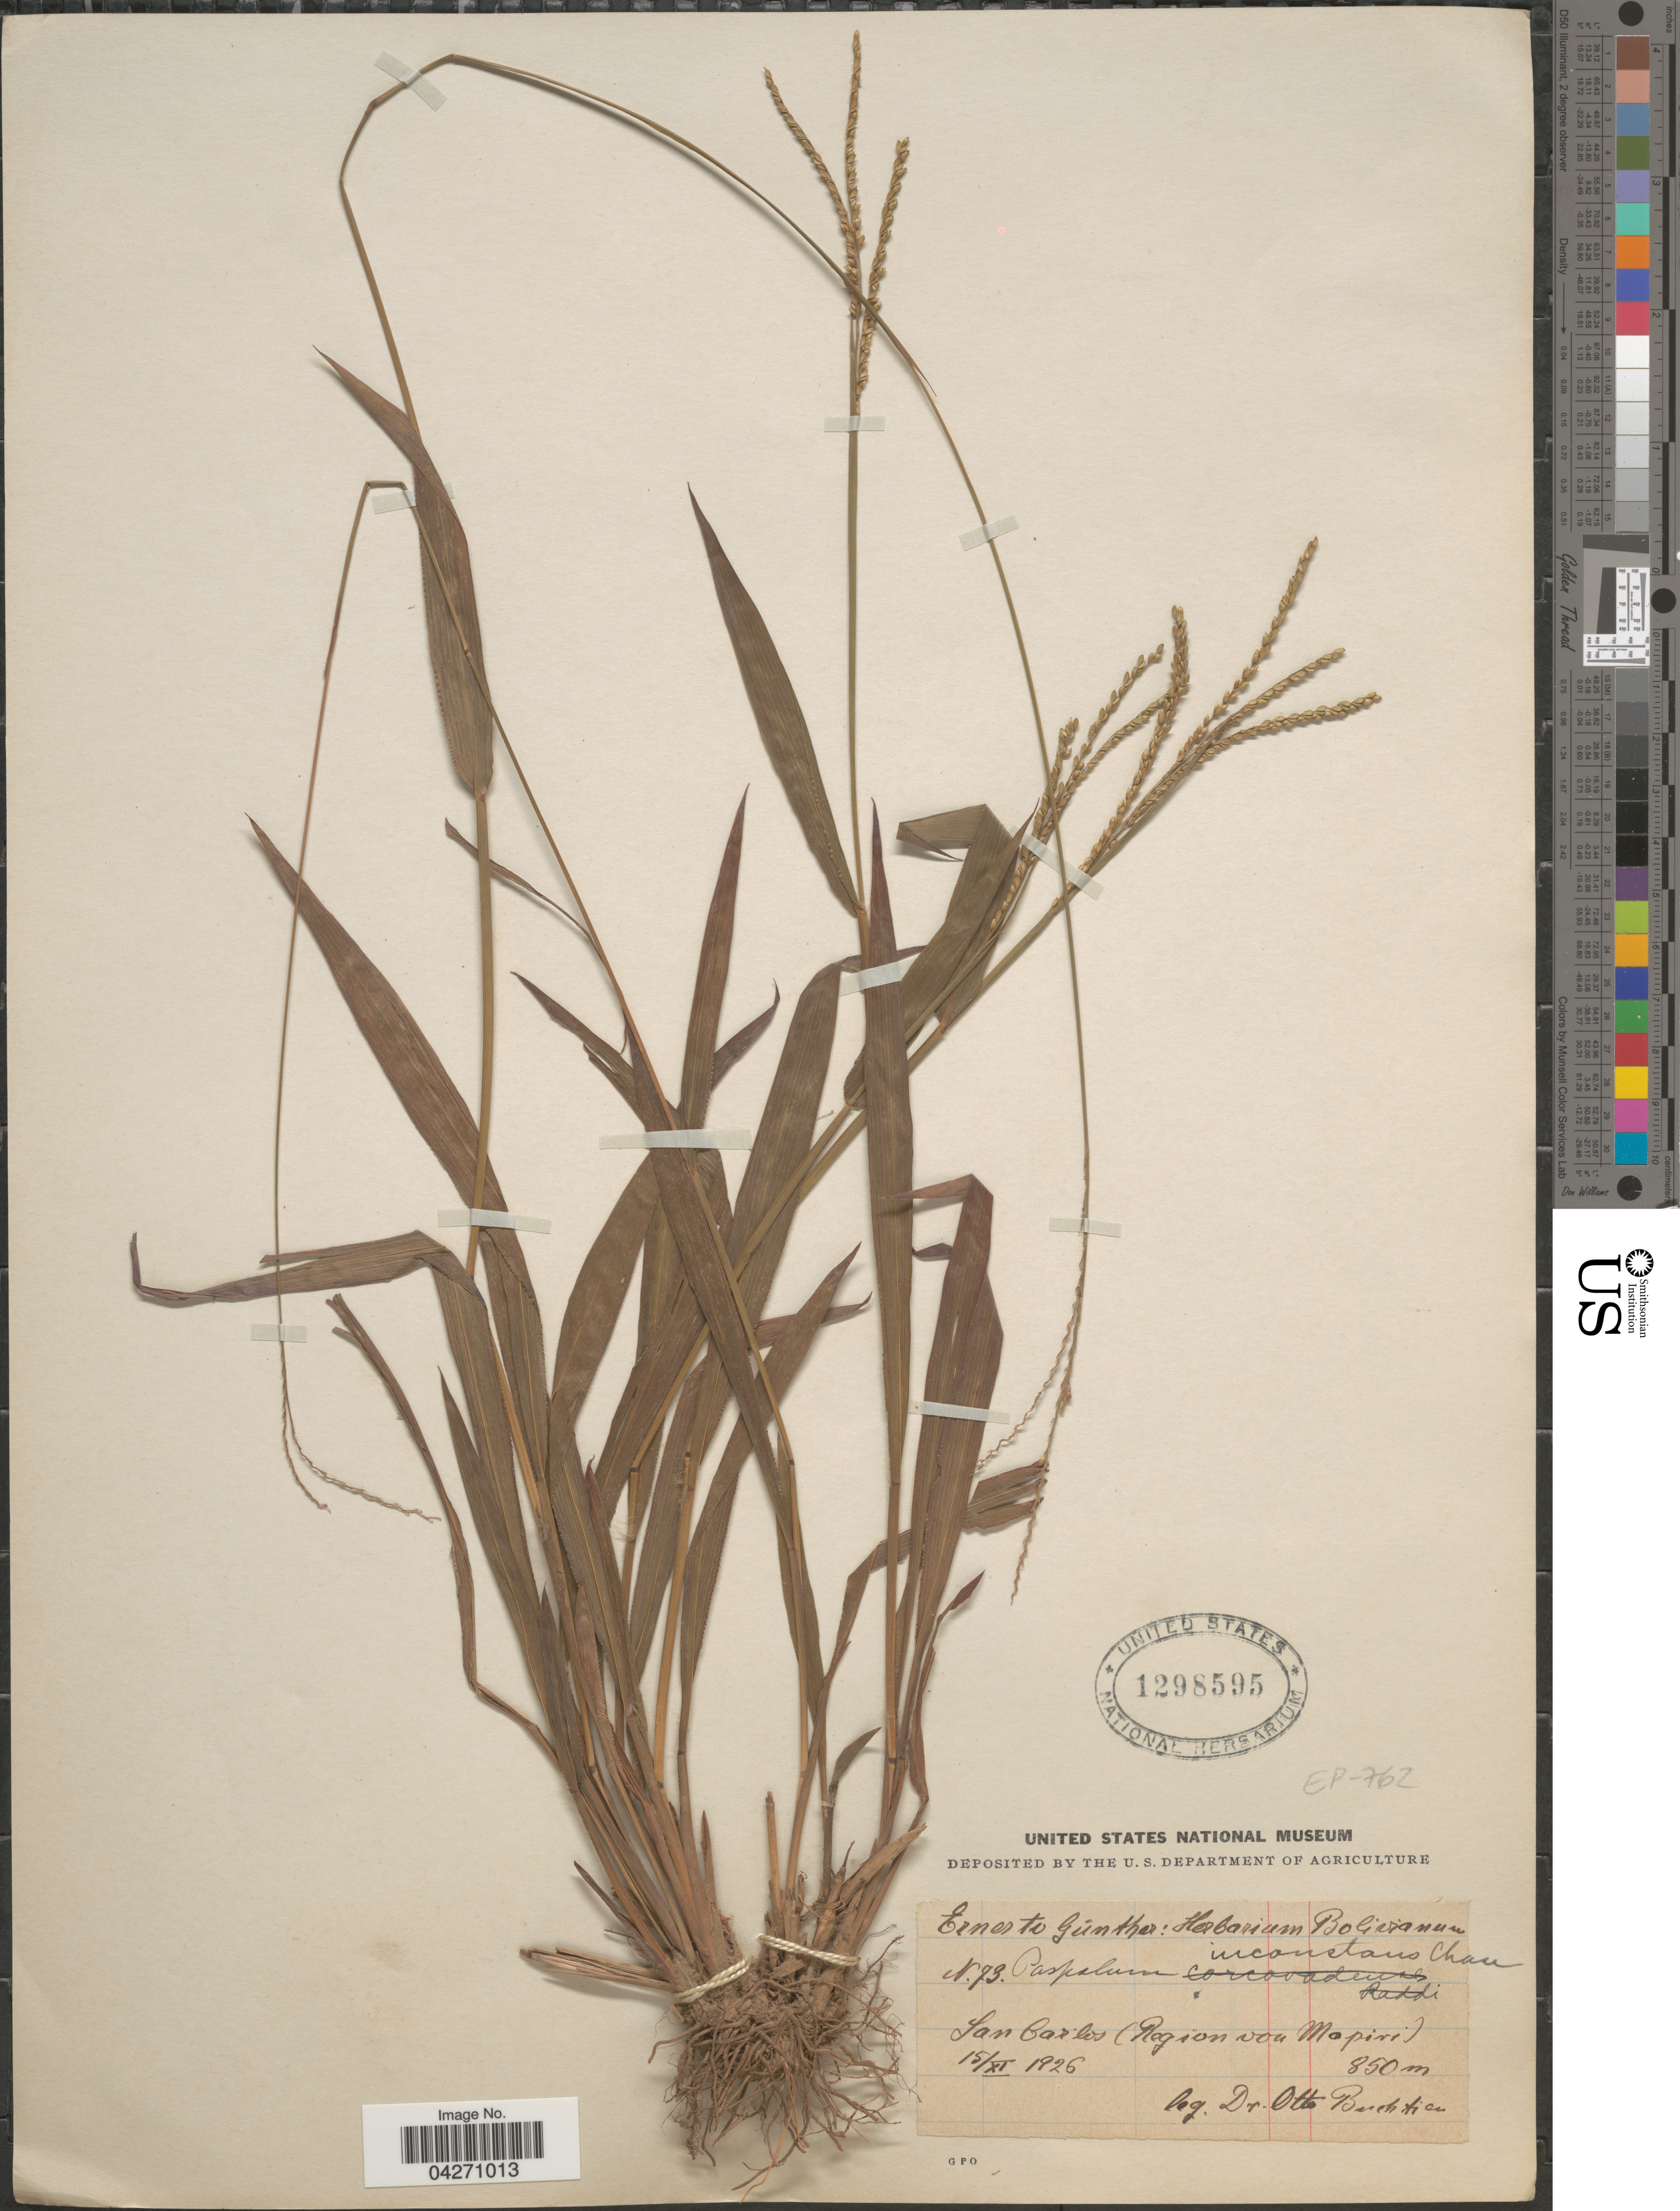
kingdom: Plantae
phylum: Tracheophyta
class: Liliopsida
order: Poales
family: Poaceae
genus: Paspalum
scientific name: Paspalum inconstans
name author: Chase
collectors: O. Buchtien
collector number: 73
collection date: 1926-11-18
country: Bolivia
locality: San Carlos (Region von Mapiri).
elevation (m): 850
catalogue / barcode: US 1298595